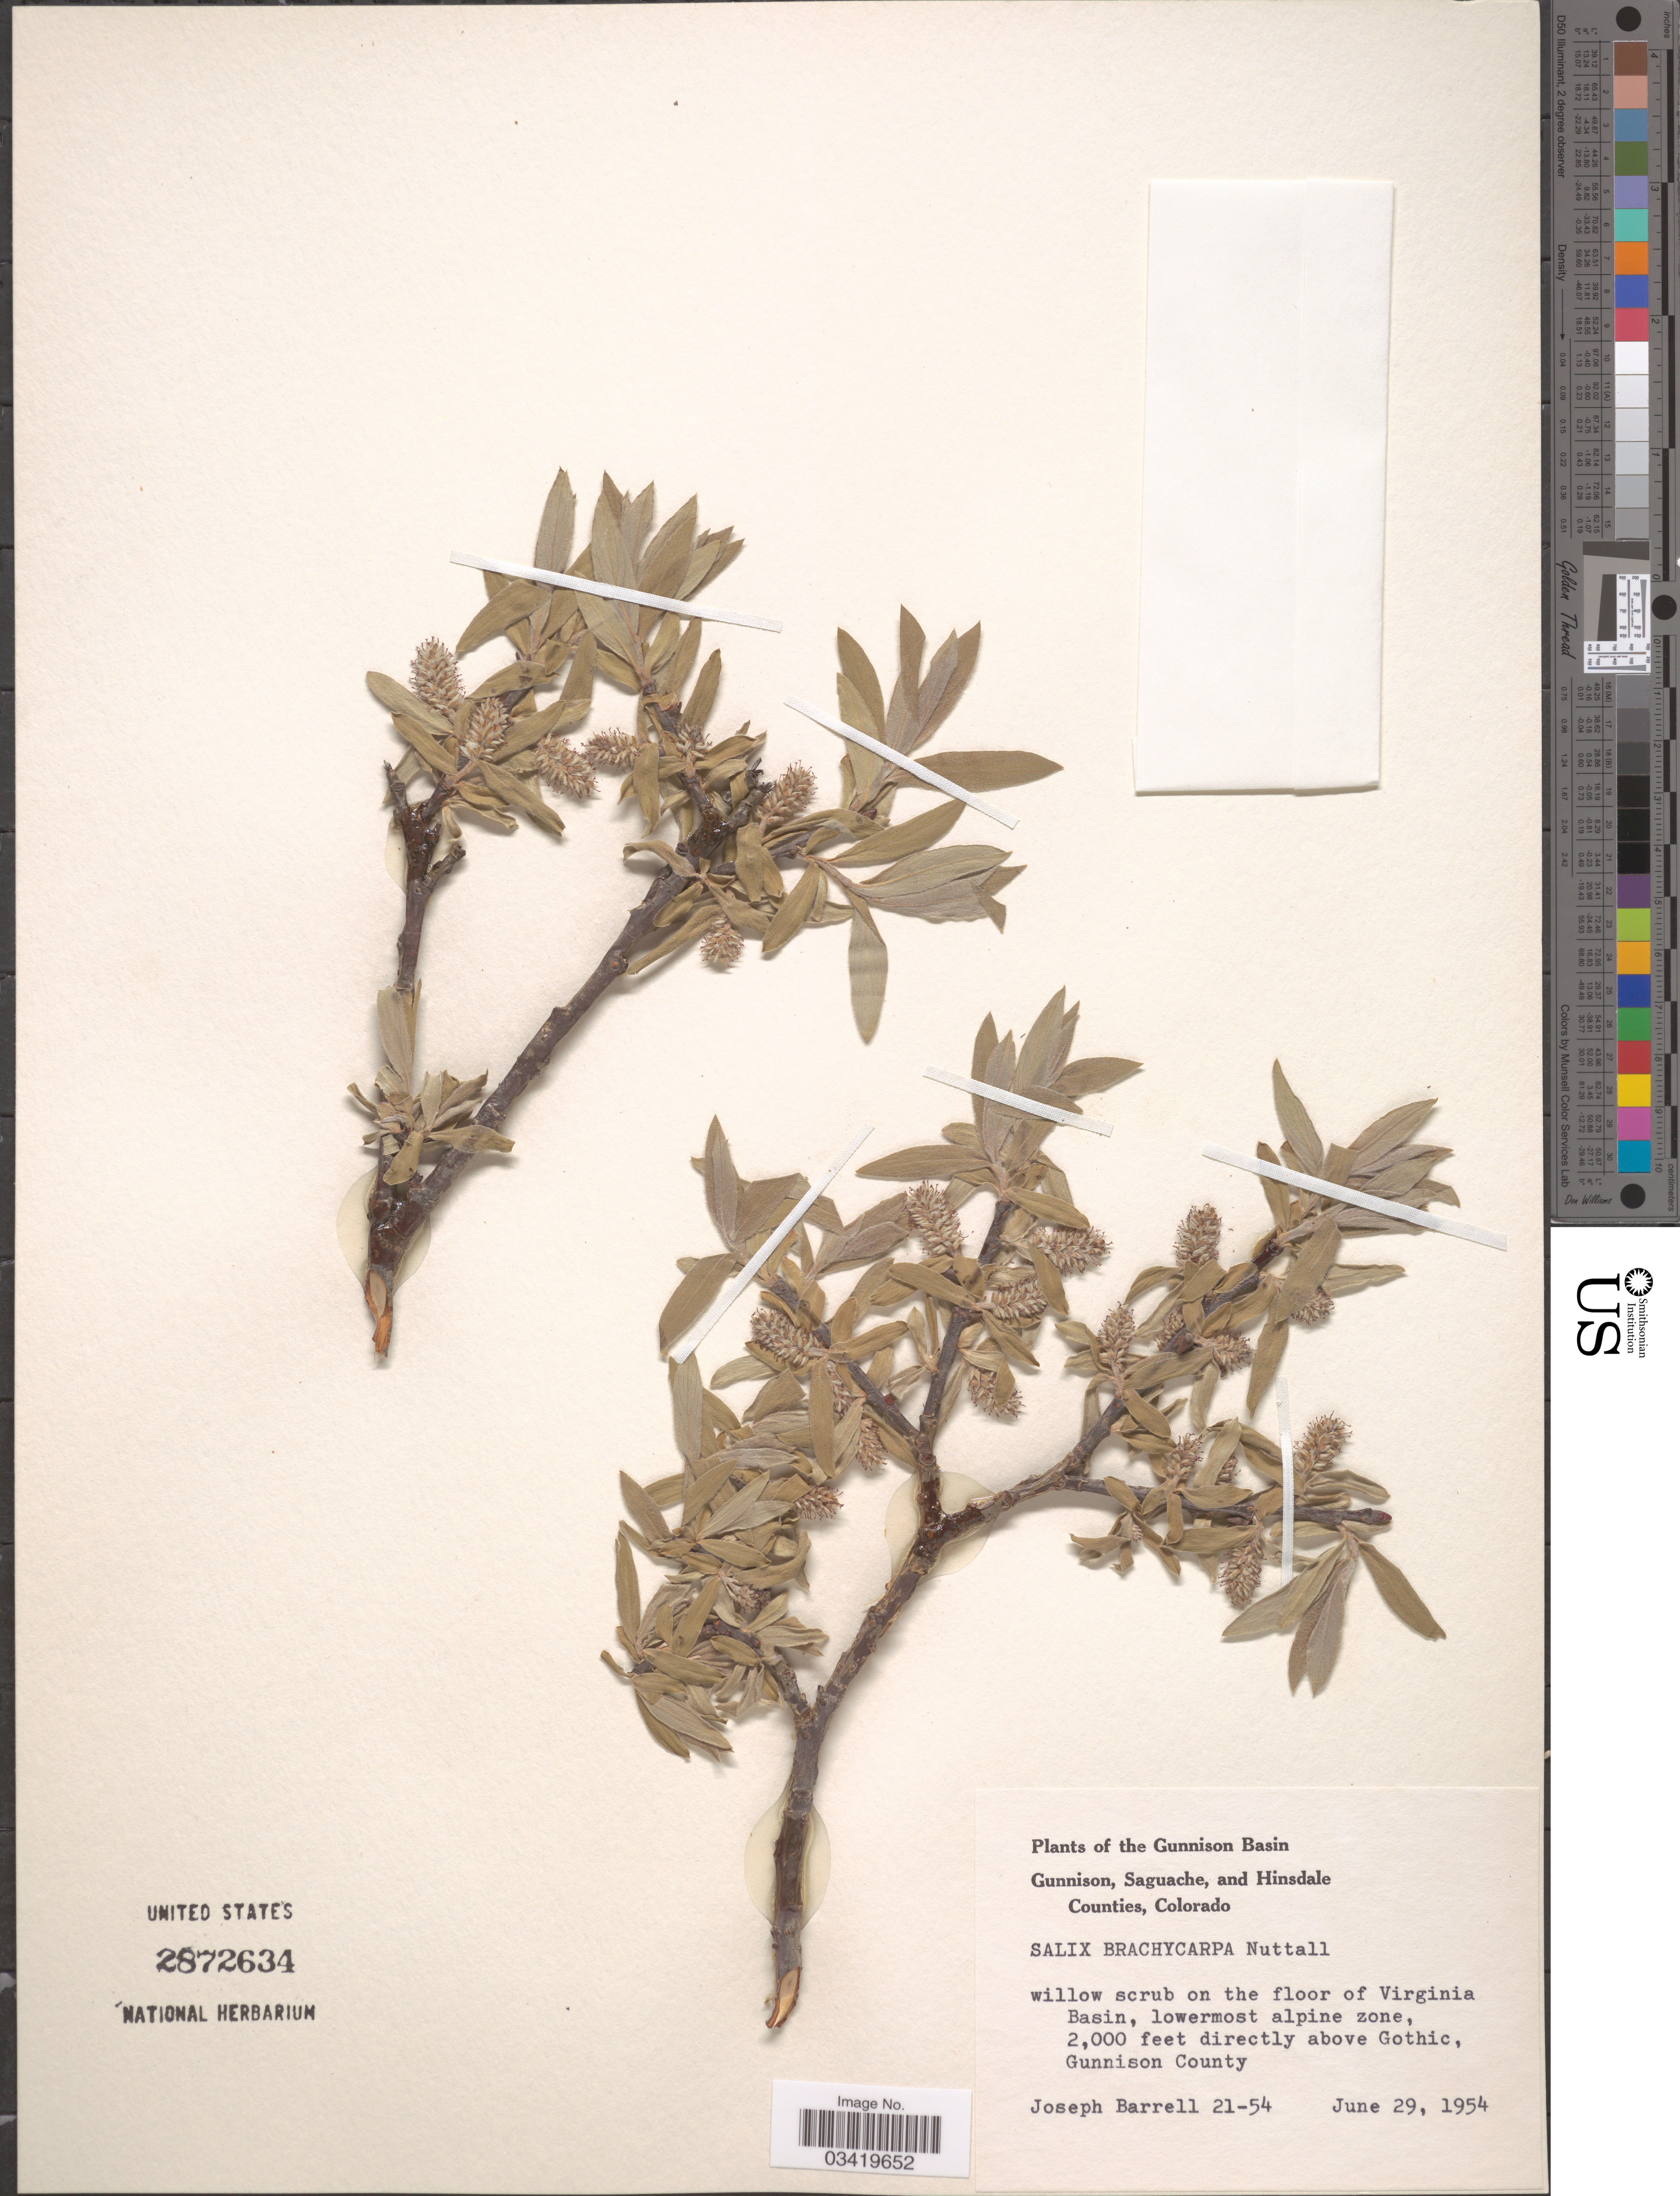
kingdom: Plantae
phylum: Tracheophyta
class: Magnoliopsida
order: Malpighiales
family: Salicaceae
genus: Salix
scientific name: Salix brachycarpa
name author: Nutt.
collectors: J. Barrell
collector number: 21-54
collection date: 1954-06-29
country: United States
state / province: Colorado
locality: The Gunnison Basin. Willow scrub on the floor of Virginia Basin, lowermost alpine zone, 2,000 feet directly above Gothic, Gunnison County.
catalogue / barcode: US 2872634